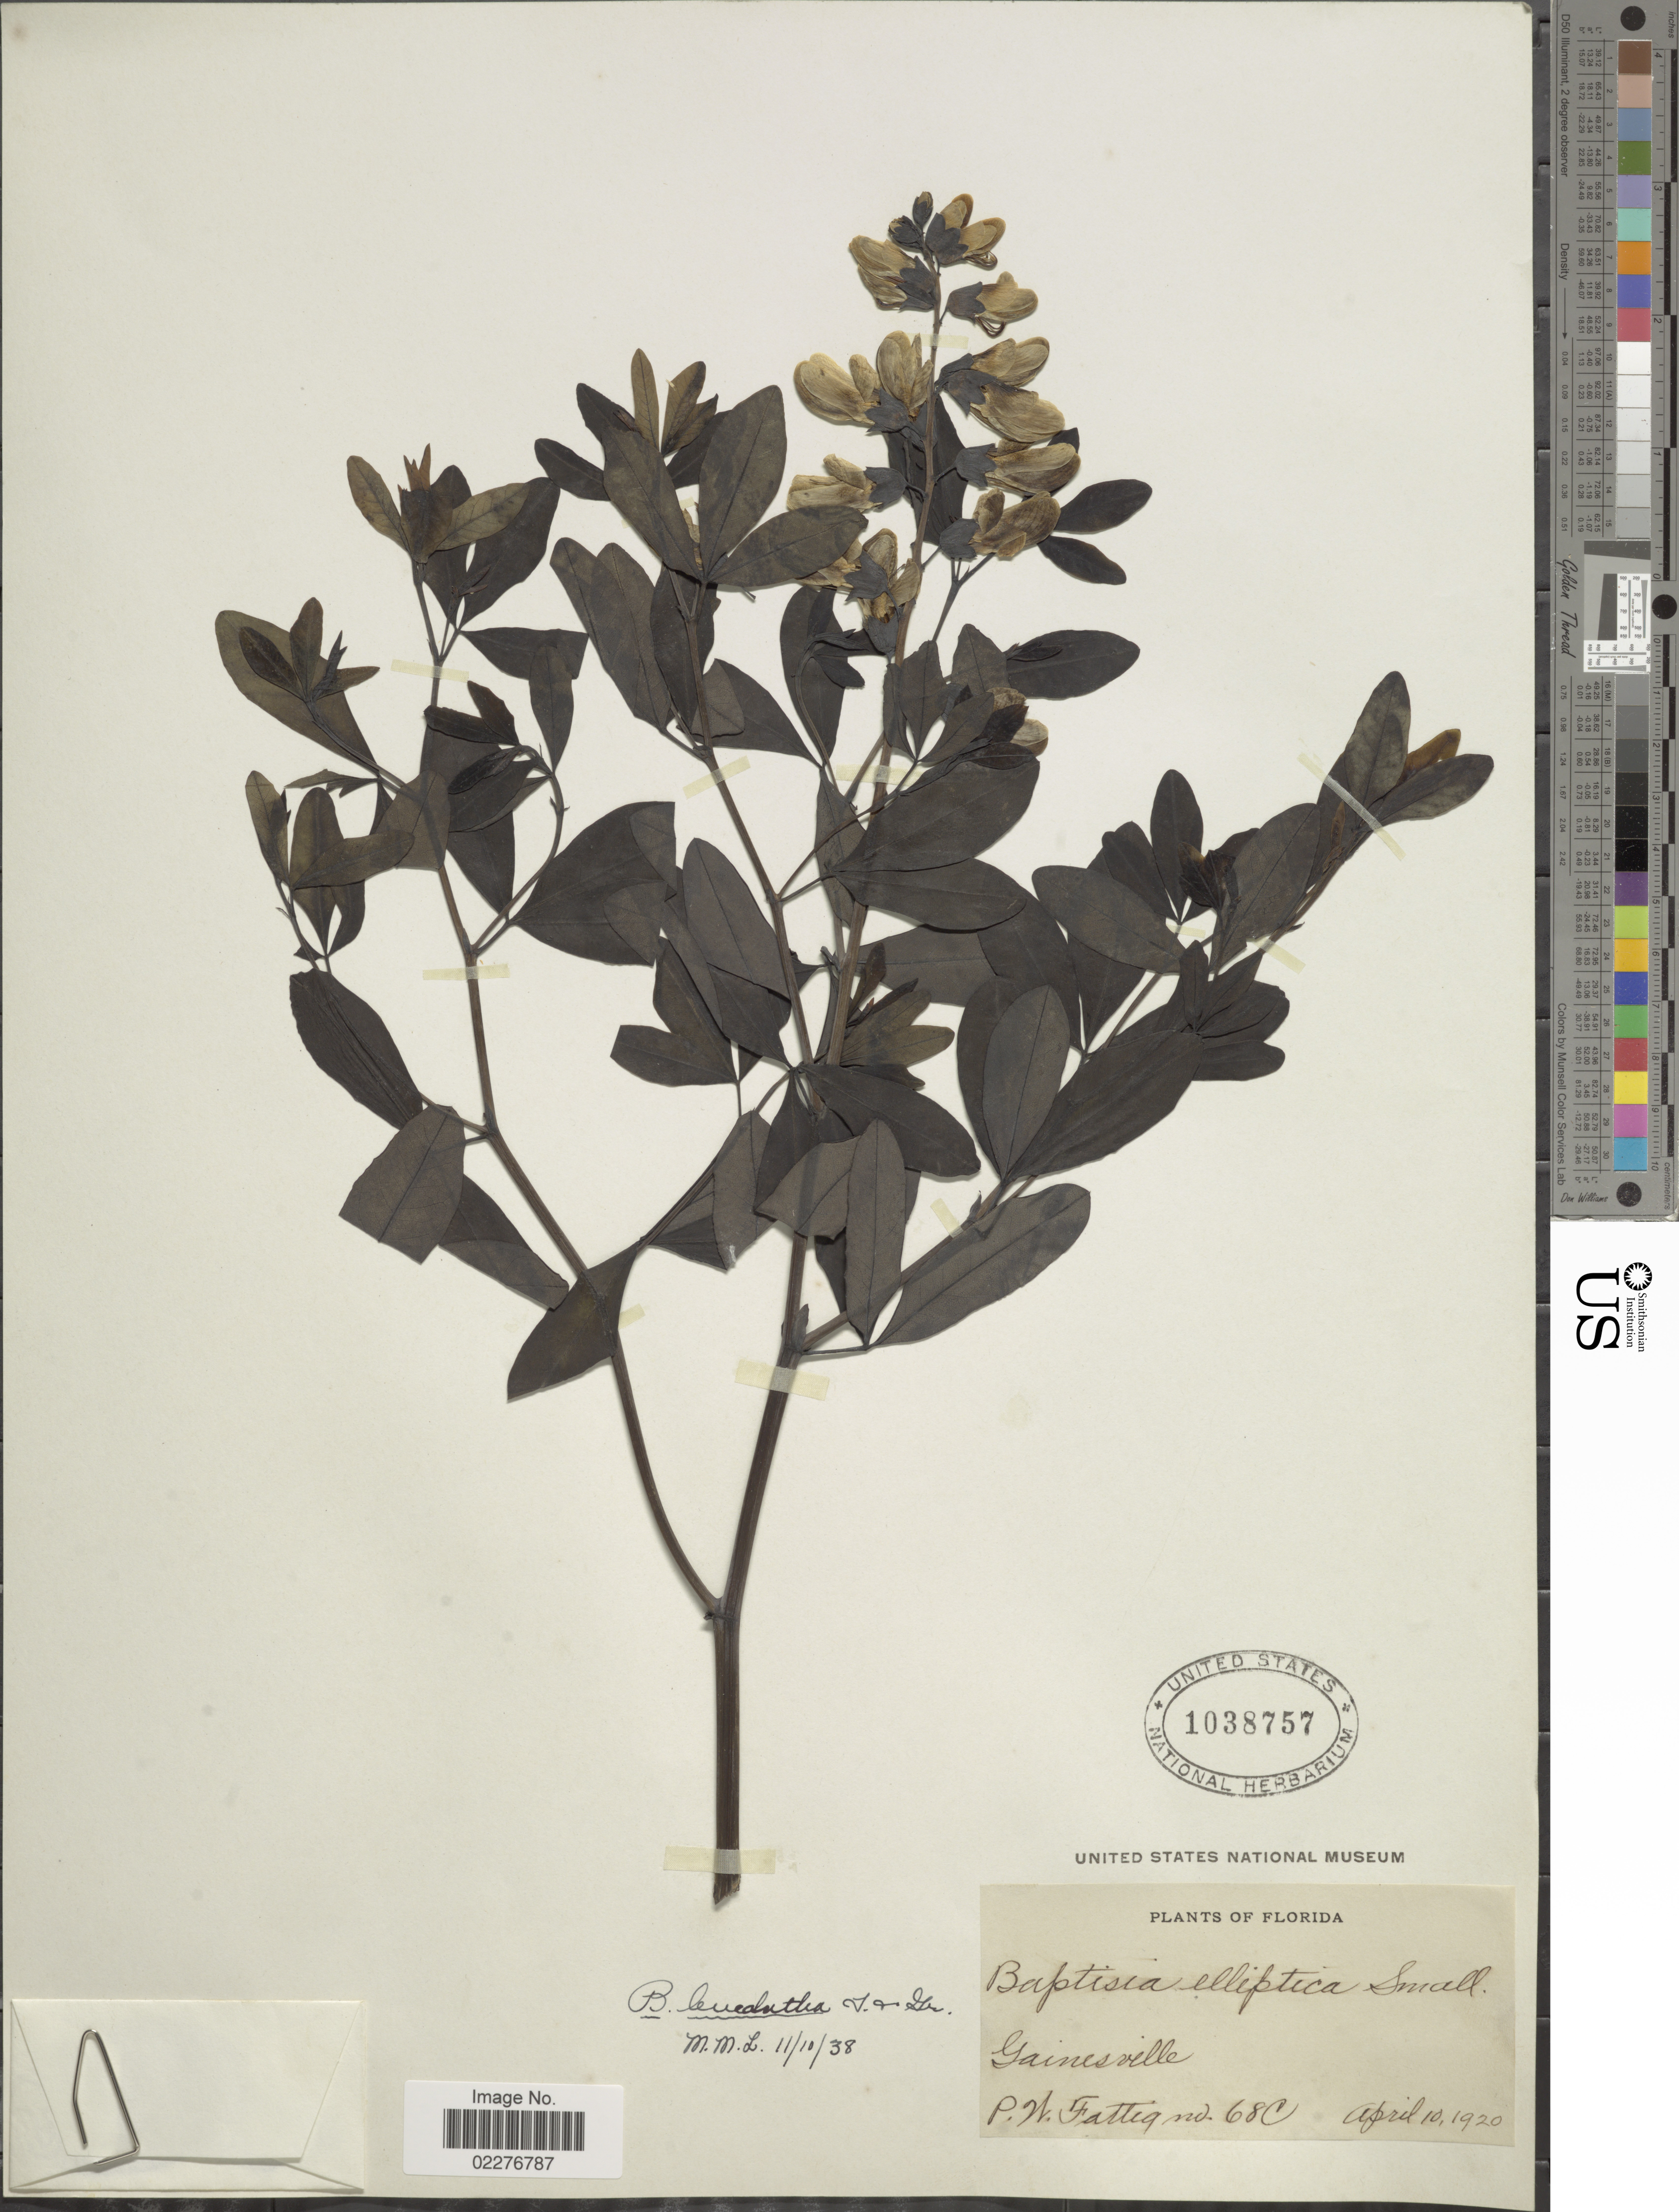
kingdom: Plantae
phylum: Tracheophyta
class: Magnoliopsida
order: Fabales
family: Fabaceae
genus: Baptisia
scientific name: Baptisia leucantha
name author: Torr. & A. Gray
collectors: P. Fattig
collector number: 68C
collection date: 1920-04-10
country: United States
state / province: Florida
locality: Gainesville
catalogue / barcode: US 1038757